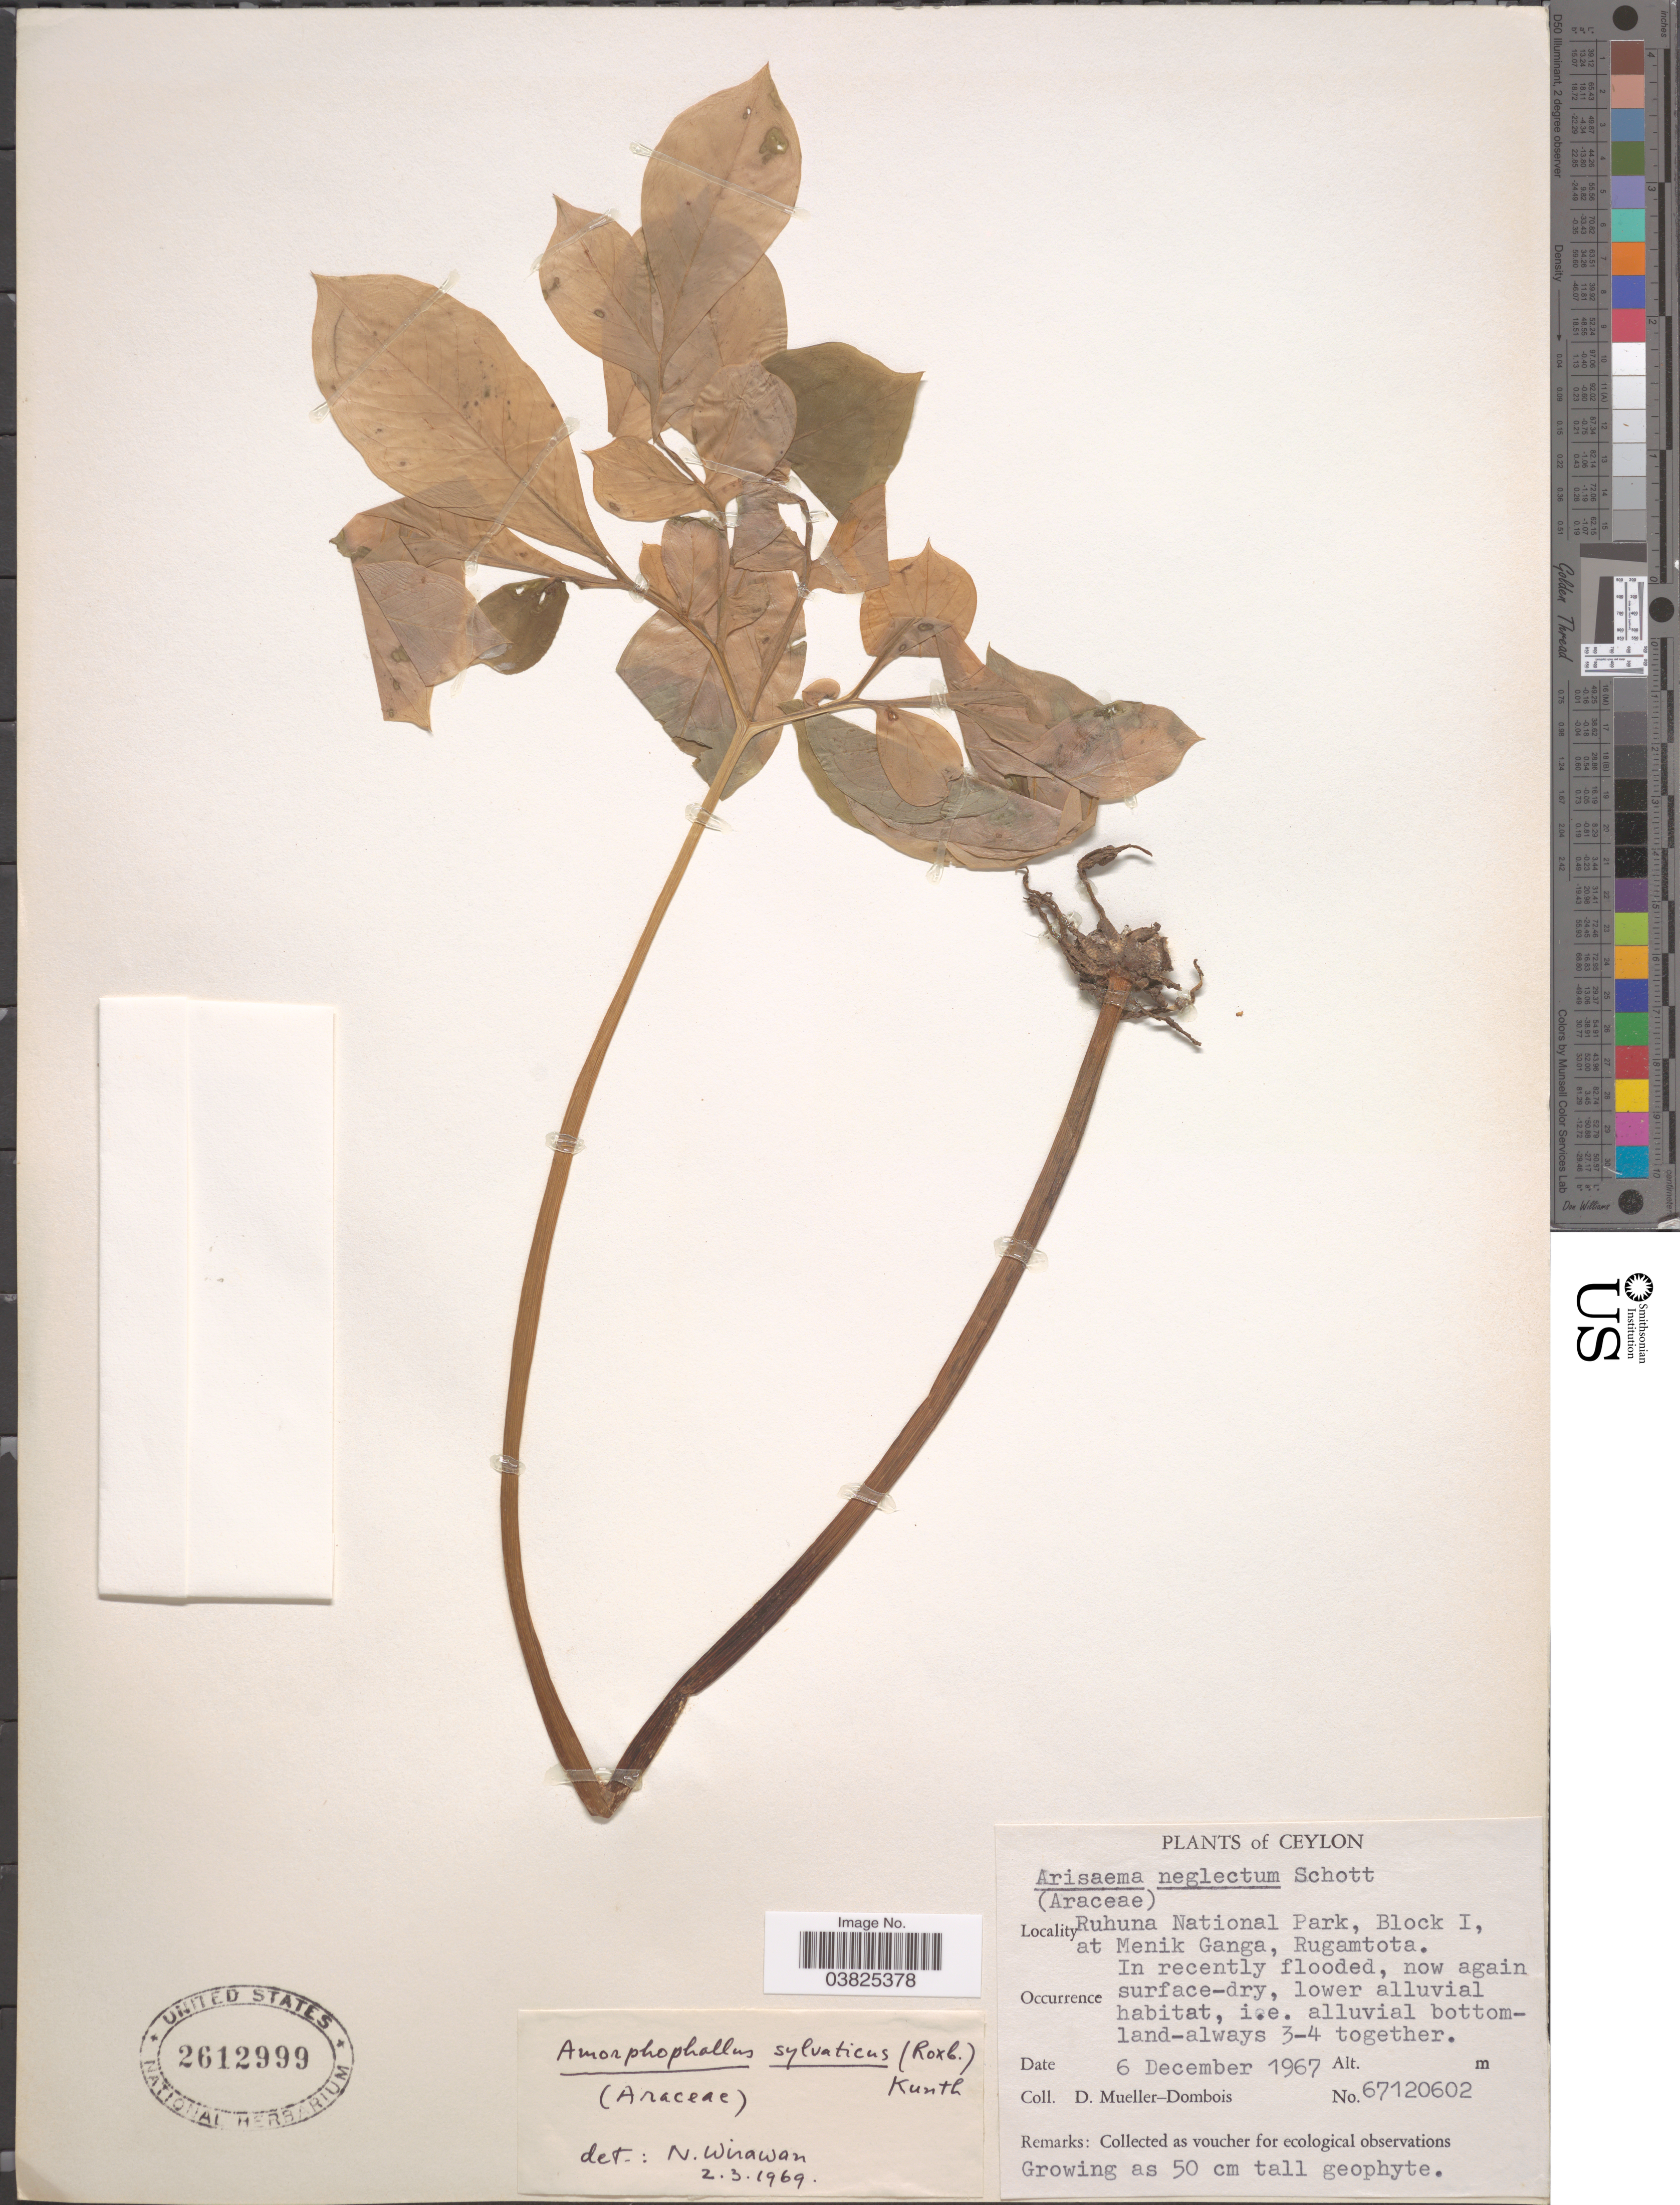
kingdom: Plantae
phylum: Tracheophyta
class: Liliopsida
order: Alismatales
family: Araceae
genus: Amorphophallus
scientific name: Amorphophallus sylvaticus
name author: (Roxb.) Kunth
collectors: D. Mueller-Dombois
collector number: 67120602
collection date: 1967-12-06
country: Sri Lanka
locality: Ceylon. Ruhuna National Park, Block I, at Menik Ganga, Rugamtota.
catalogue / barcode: US 2612999